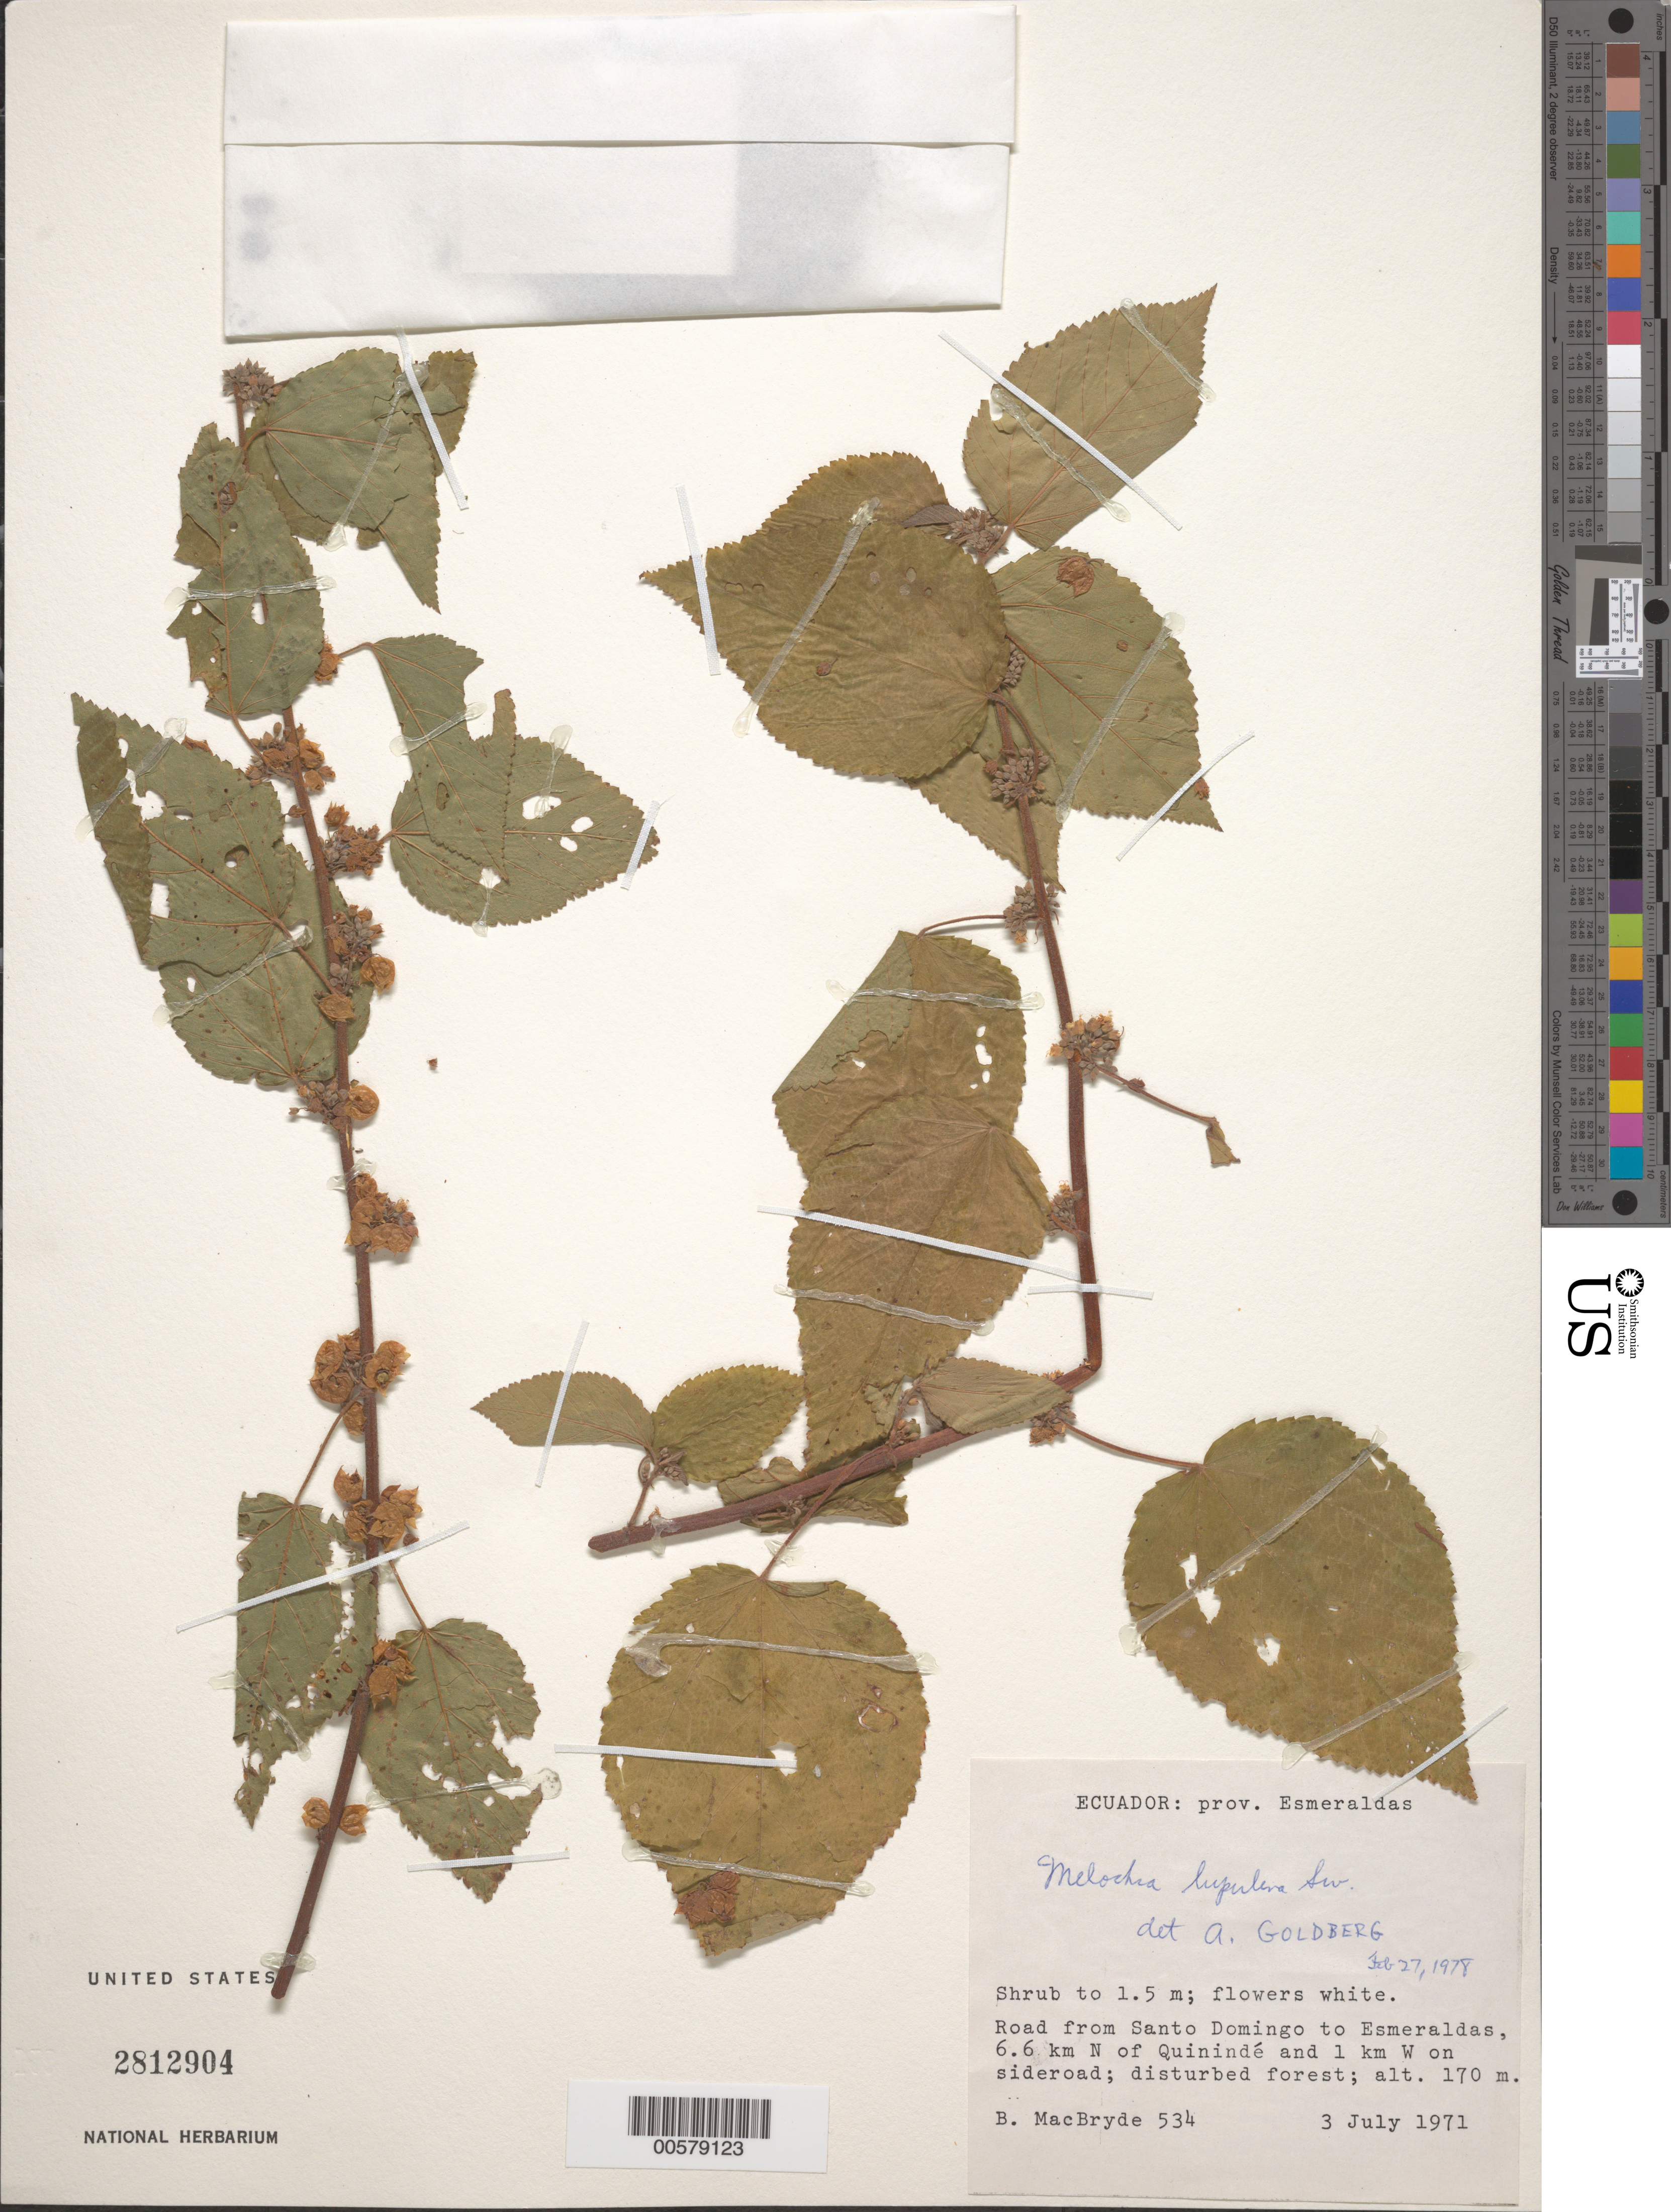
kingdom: Plantae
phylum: Tracheophyta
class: Magnoliopsida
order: Malvales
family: Malvaceae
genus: Melochia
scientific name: Melochia lupulina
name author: Sw.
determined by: Goldberg, Aaron, (US), NMNH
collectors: B. MacBryde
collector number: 534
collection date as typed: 03 Jul 1971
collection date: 1971-07-03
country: Ecuador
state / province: Esmeraldas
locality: Road from Santo Domingo to Esmeraldas, 6.6 km N of Quinindé and 1 km W on sideroad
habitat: Disturbed forest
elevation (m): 170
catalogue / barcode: US 2812904